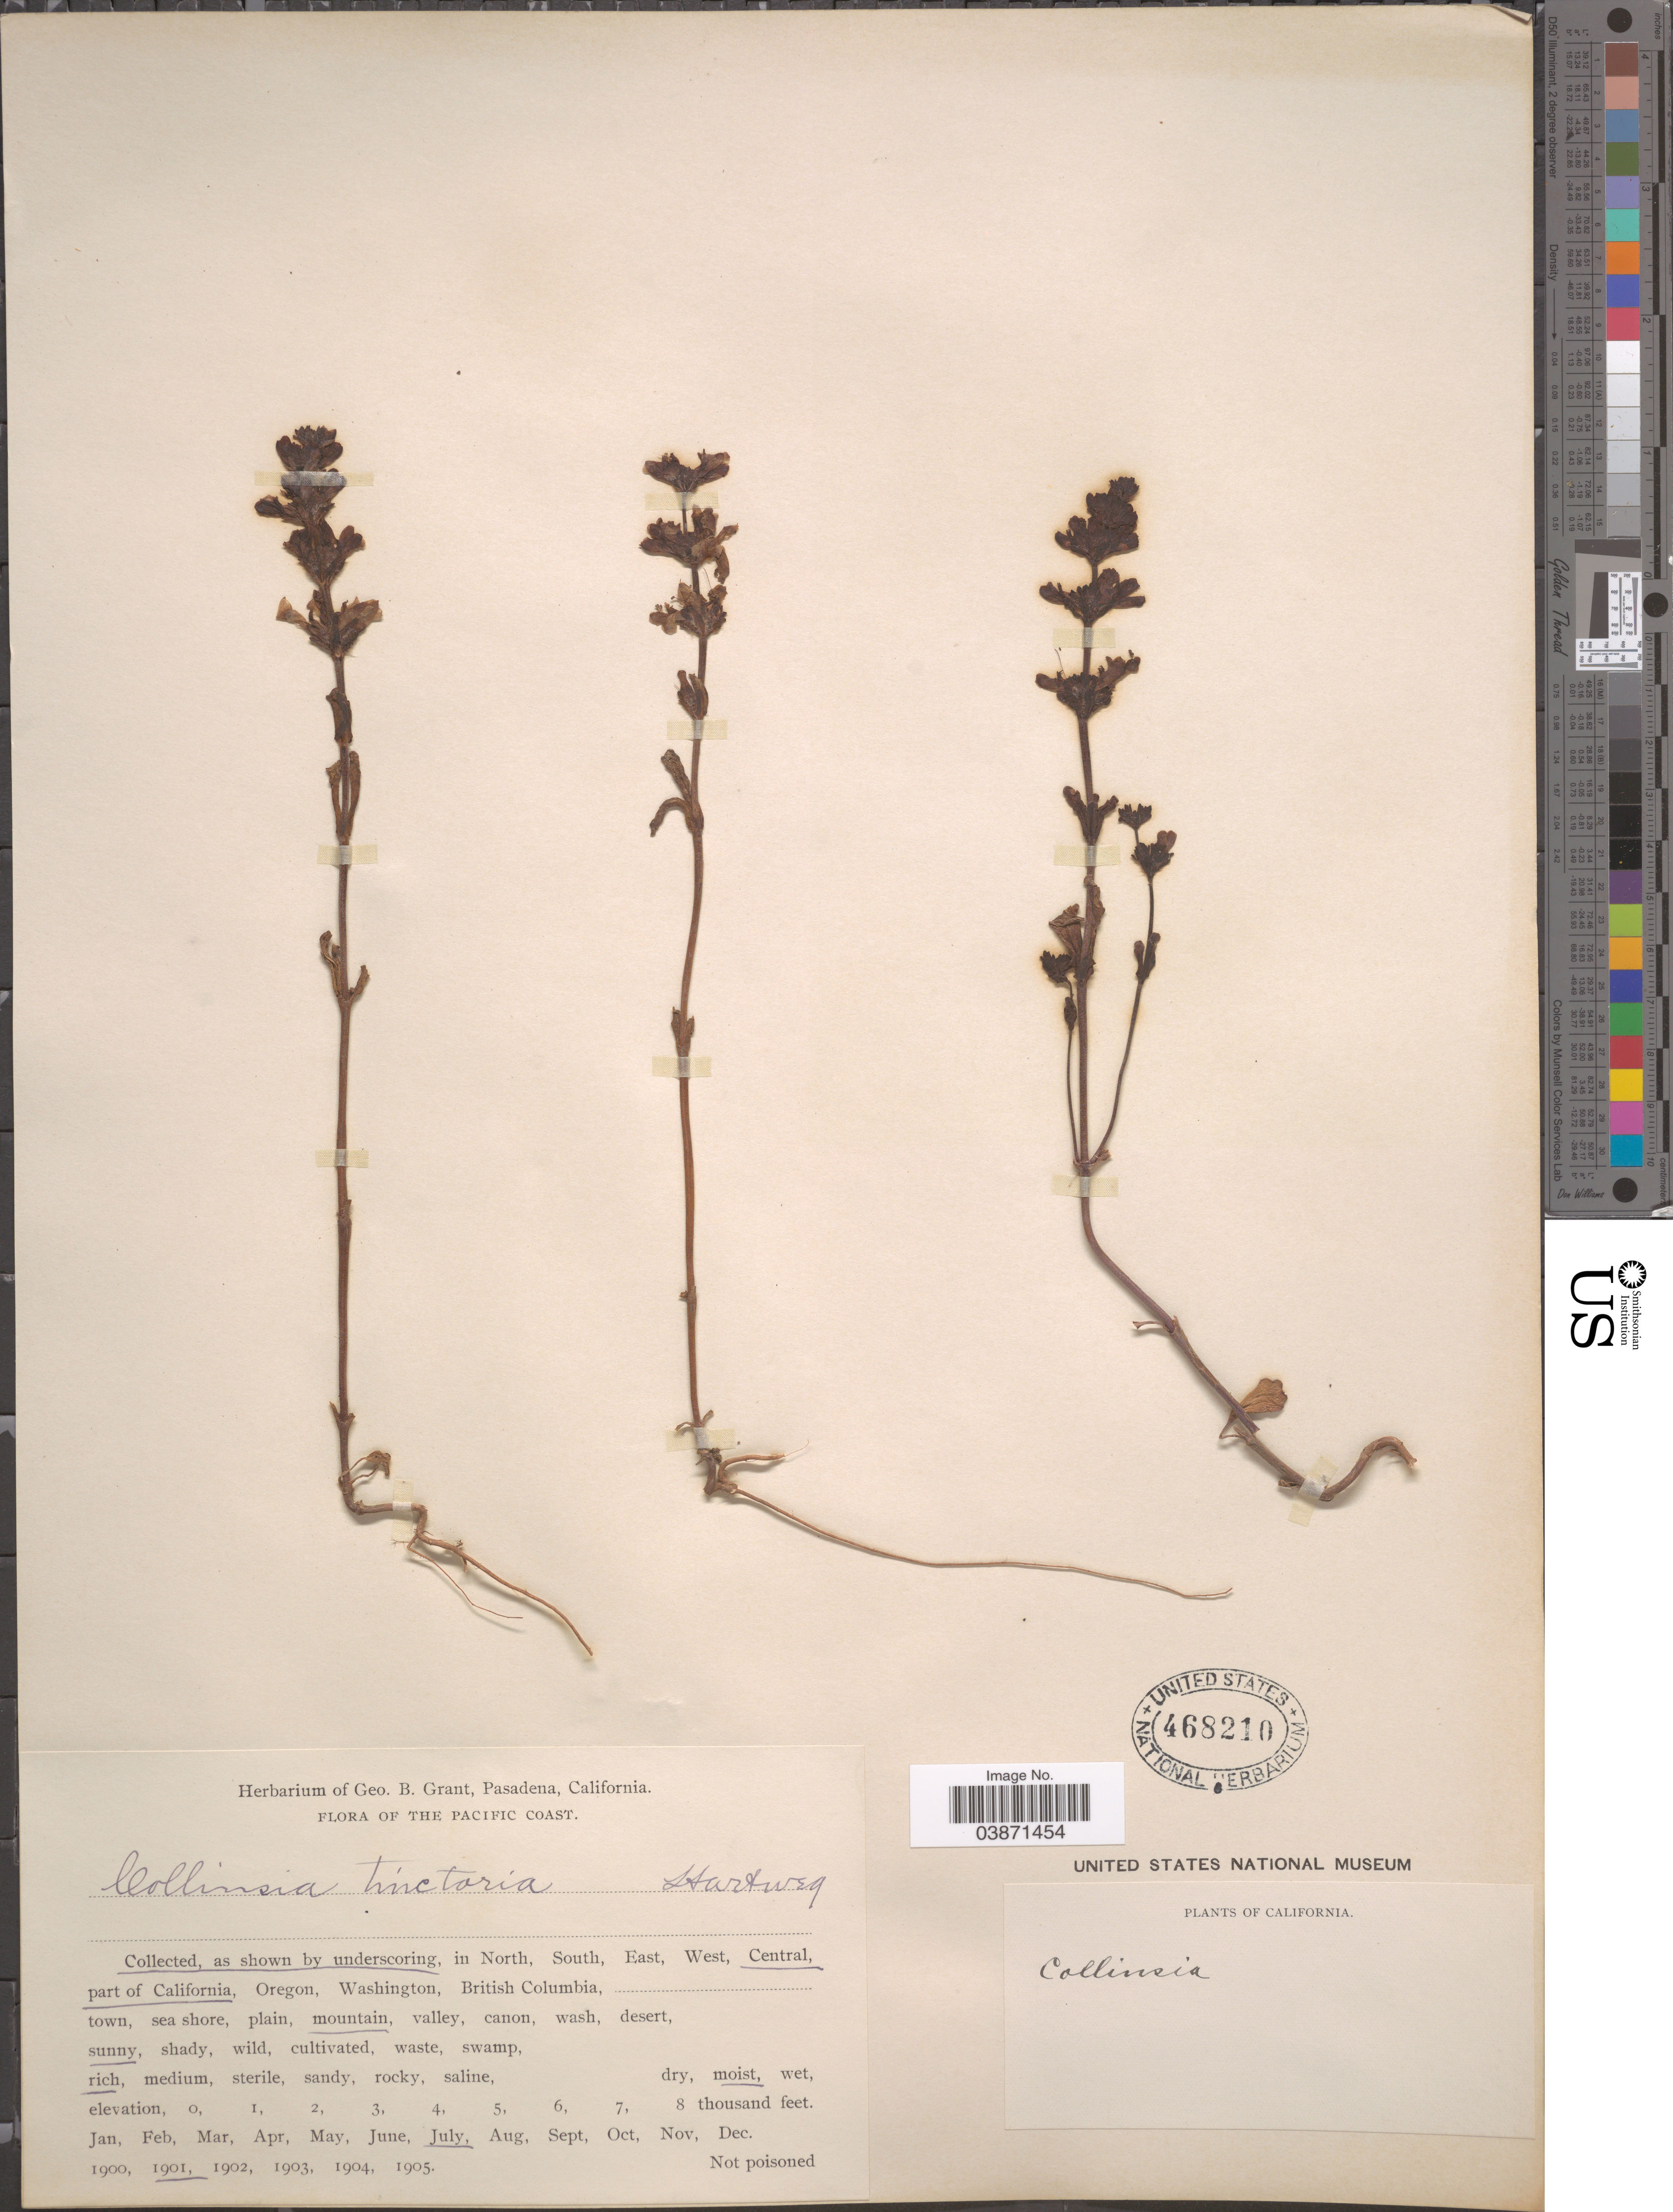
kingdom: Plantae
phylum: Tracheophyta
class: Magnoliopsida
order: Lamiales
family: Plantaginaceae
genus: Collinsia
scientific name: Collinsia tinctoria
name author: Hartw. ex Benth.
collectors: ex herb. Geo. B. Grant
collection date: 1901-07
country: United States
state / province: California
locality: Central, part of California.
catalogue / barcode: US 468210